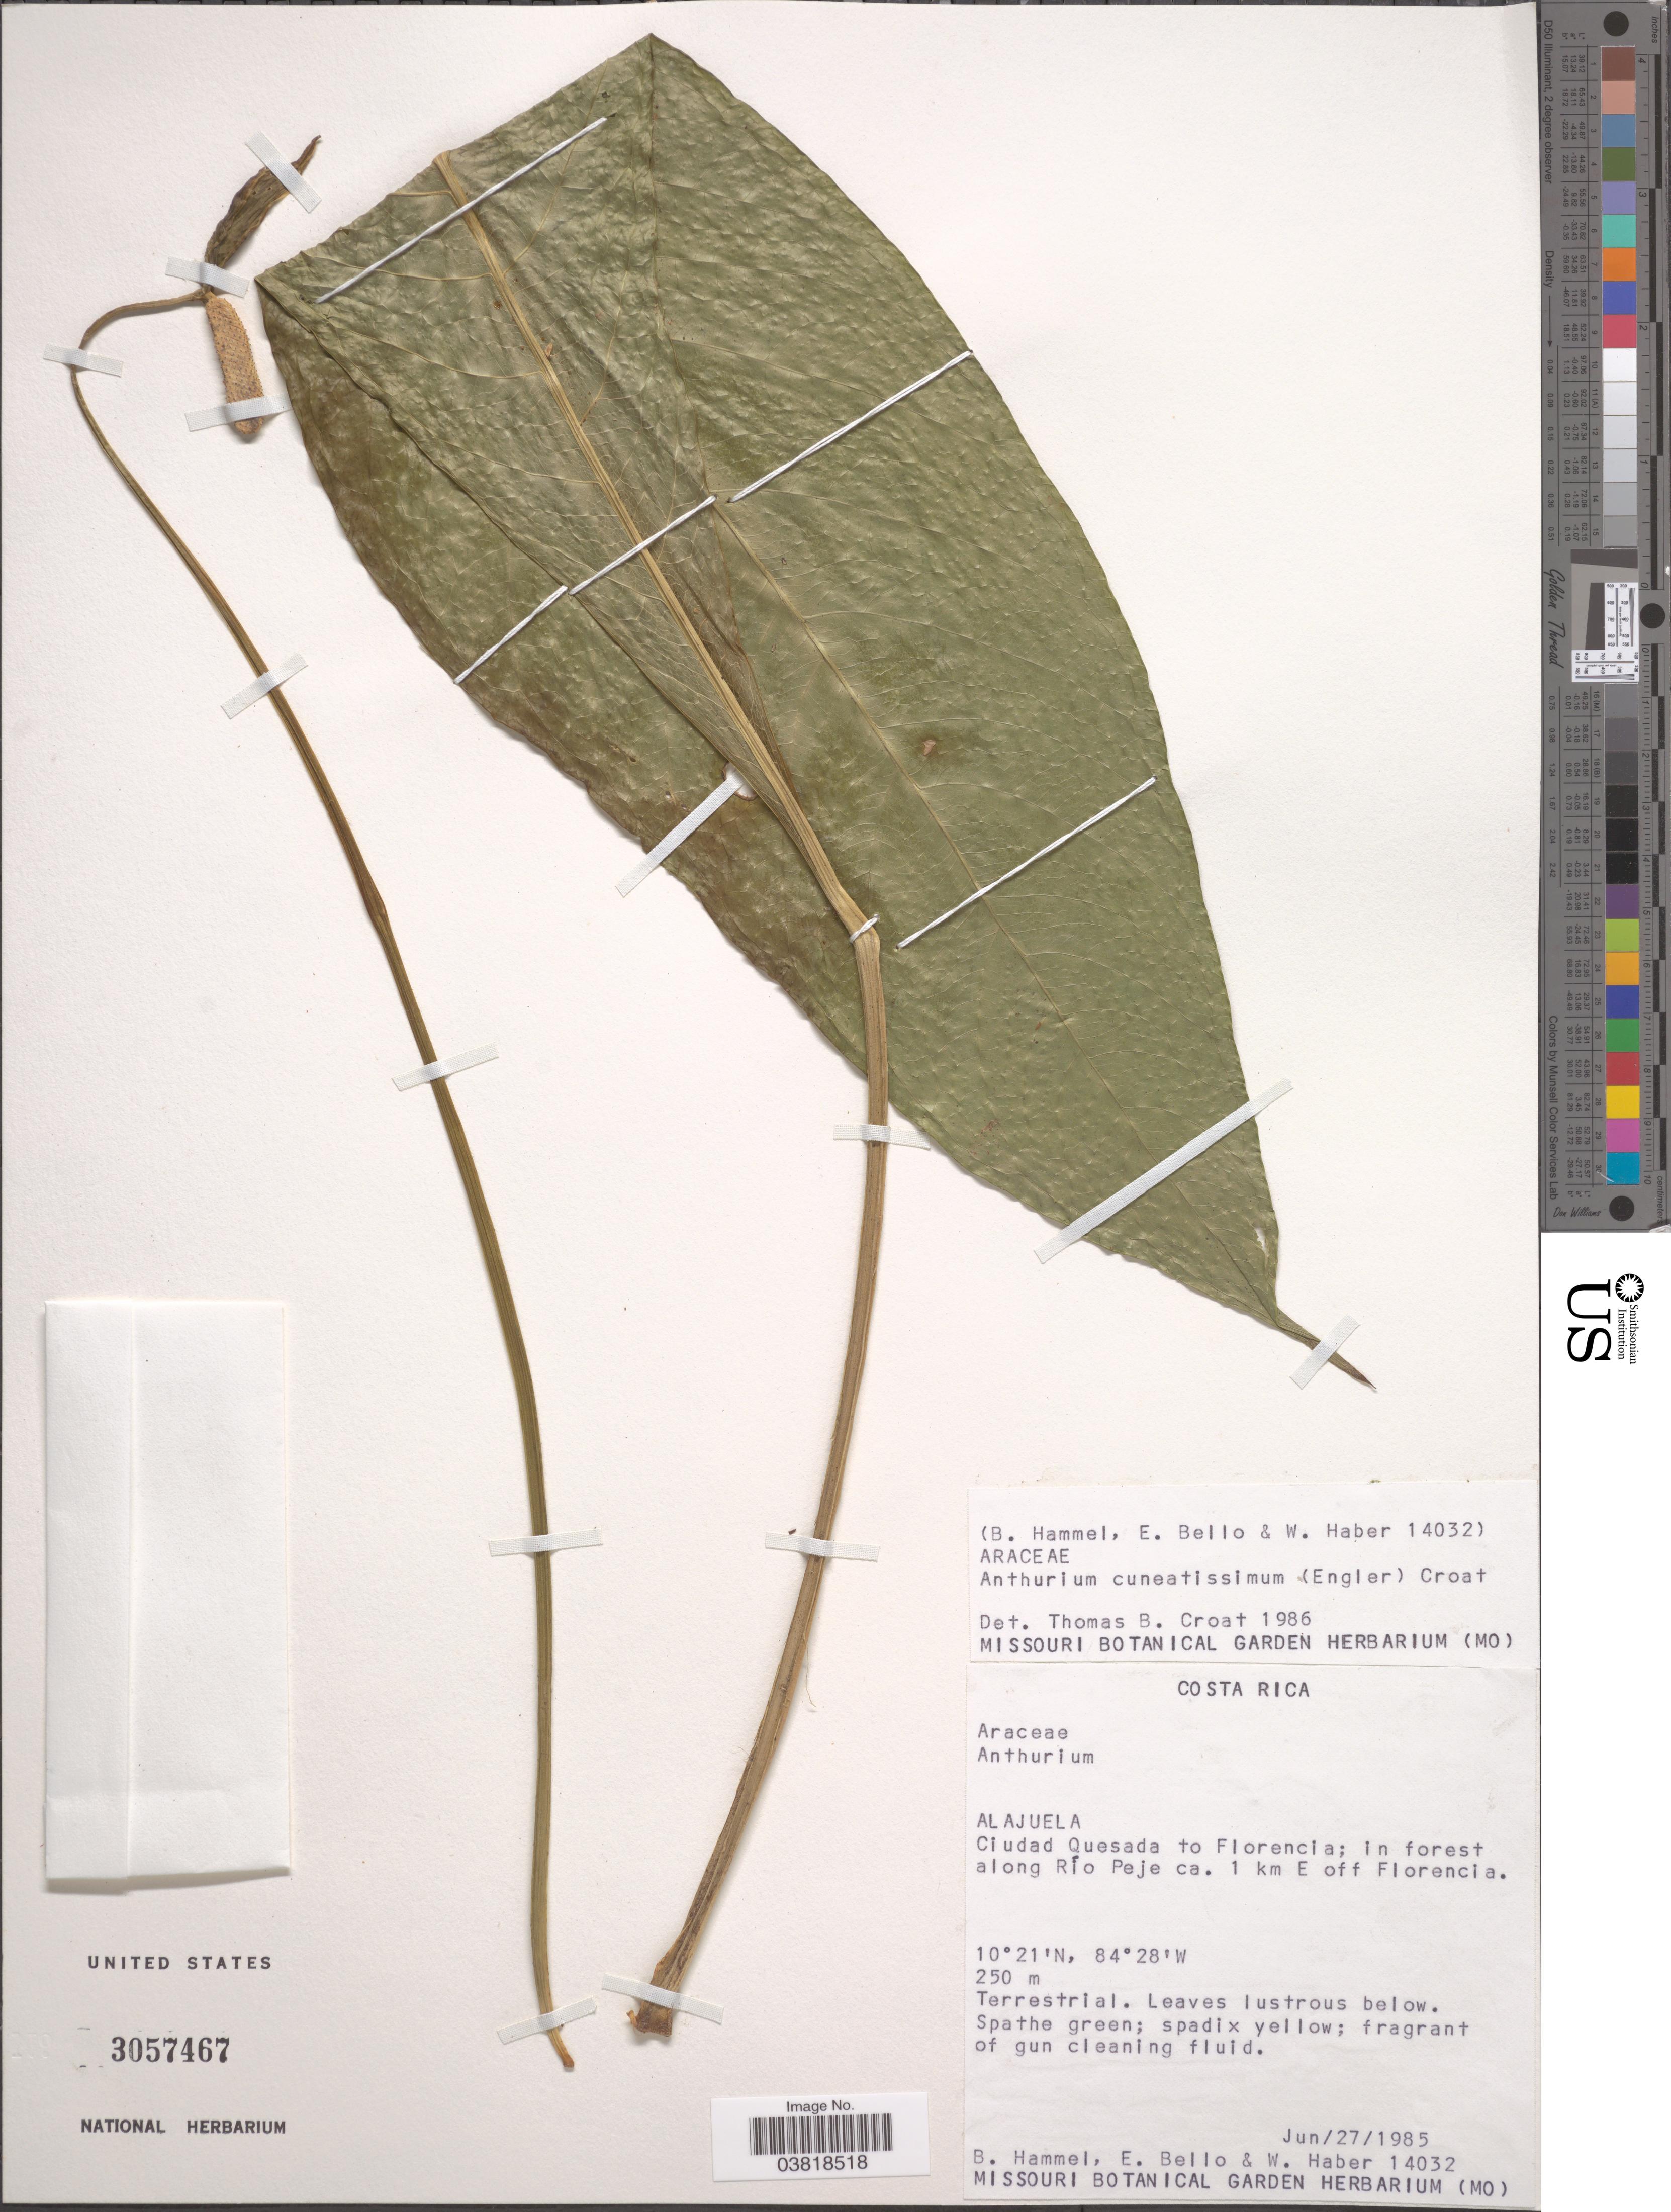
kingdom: Plantae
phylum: Tracheophyta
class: Liliopsida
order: Alismatales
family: Araceae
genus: Anthurium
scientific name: Anthurium cuneatissimum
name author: (Engl.) Croat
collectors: B. Hammel, E. Bello & W. Haber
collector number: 14032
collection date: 1985-06-27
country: Costa Rica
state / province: Alajuela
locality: Ciudad Quesada to Florencia; in forest along Río Peje ca. 1 km E off Florencia.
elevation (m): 250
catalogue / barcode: US 3057467